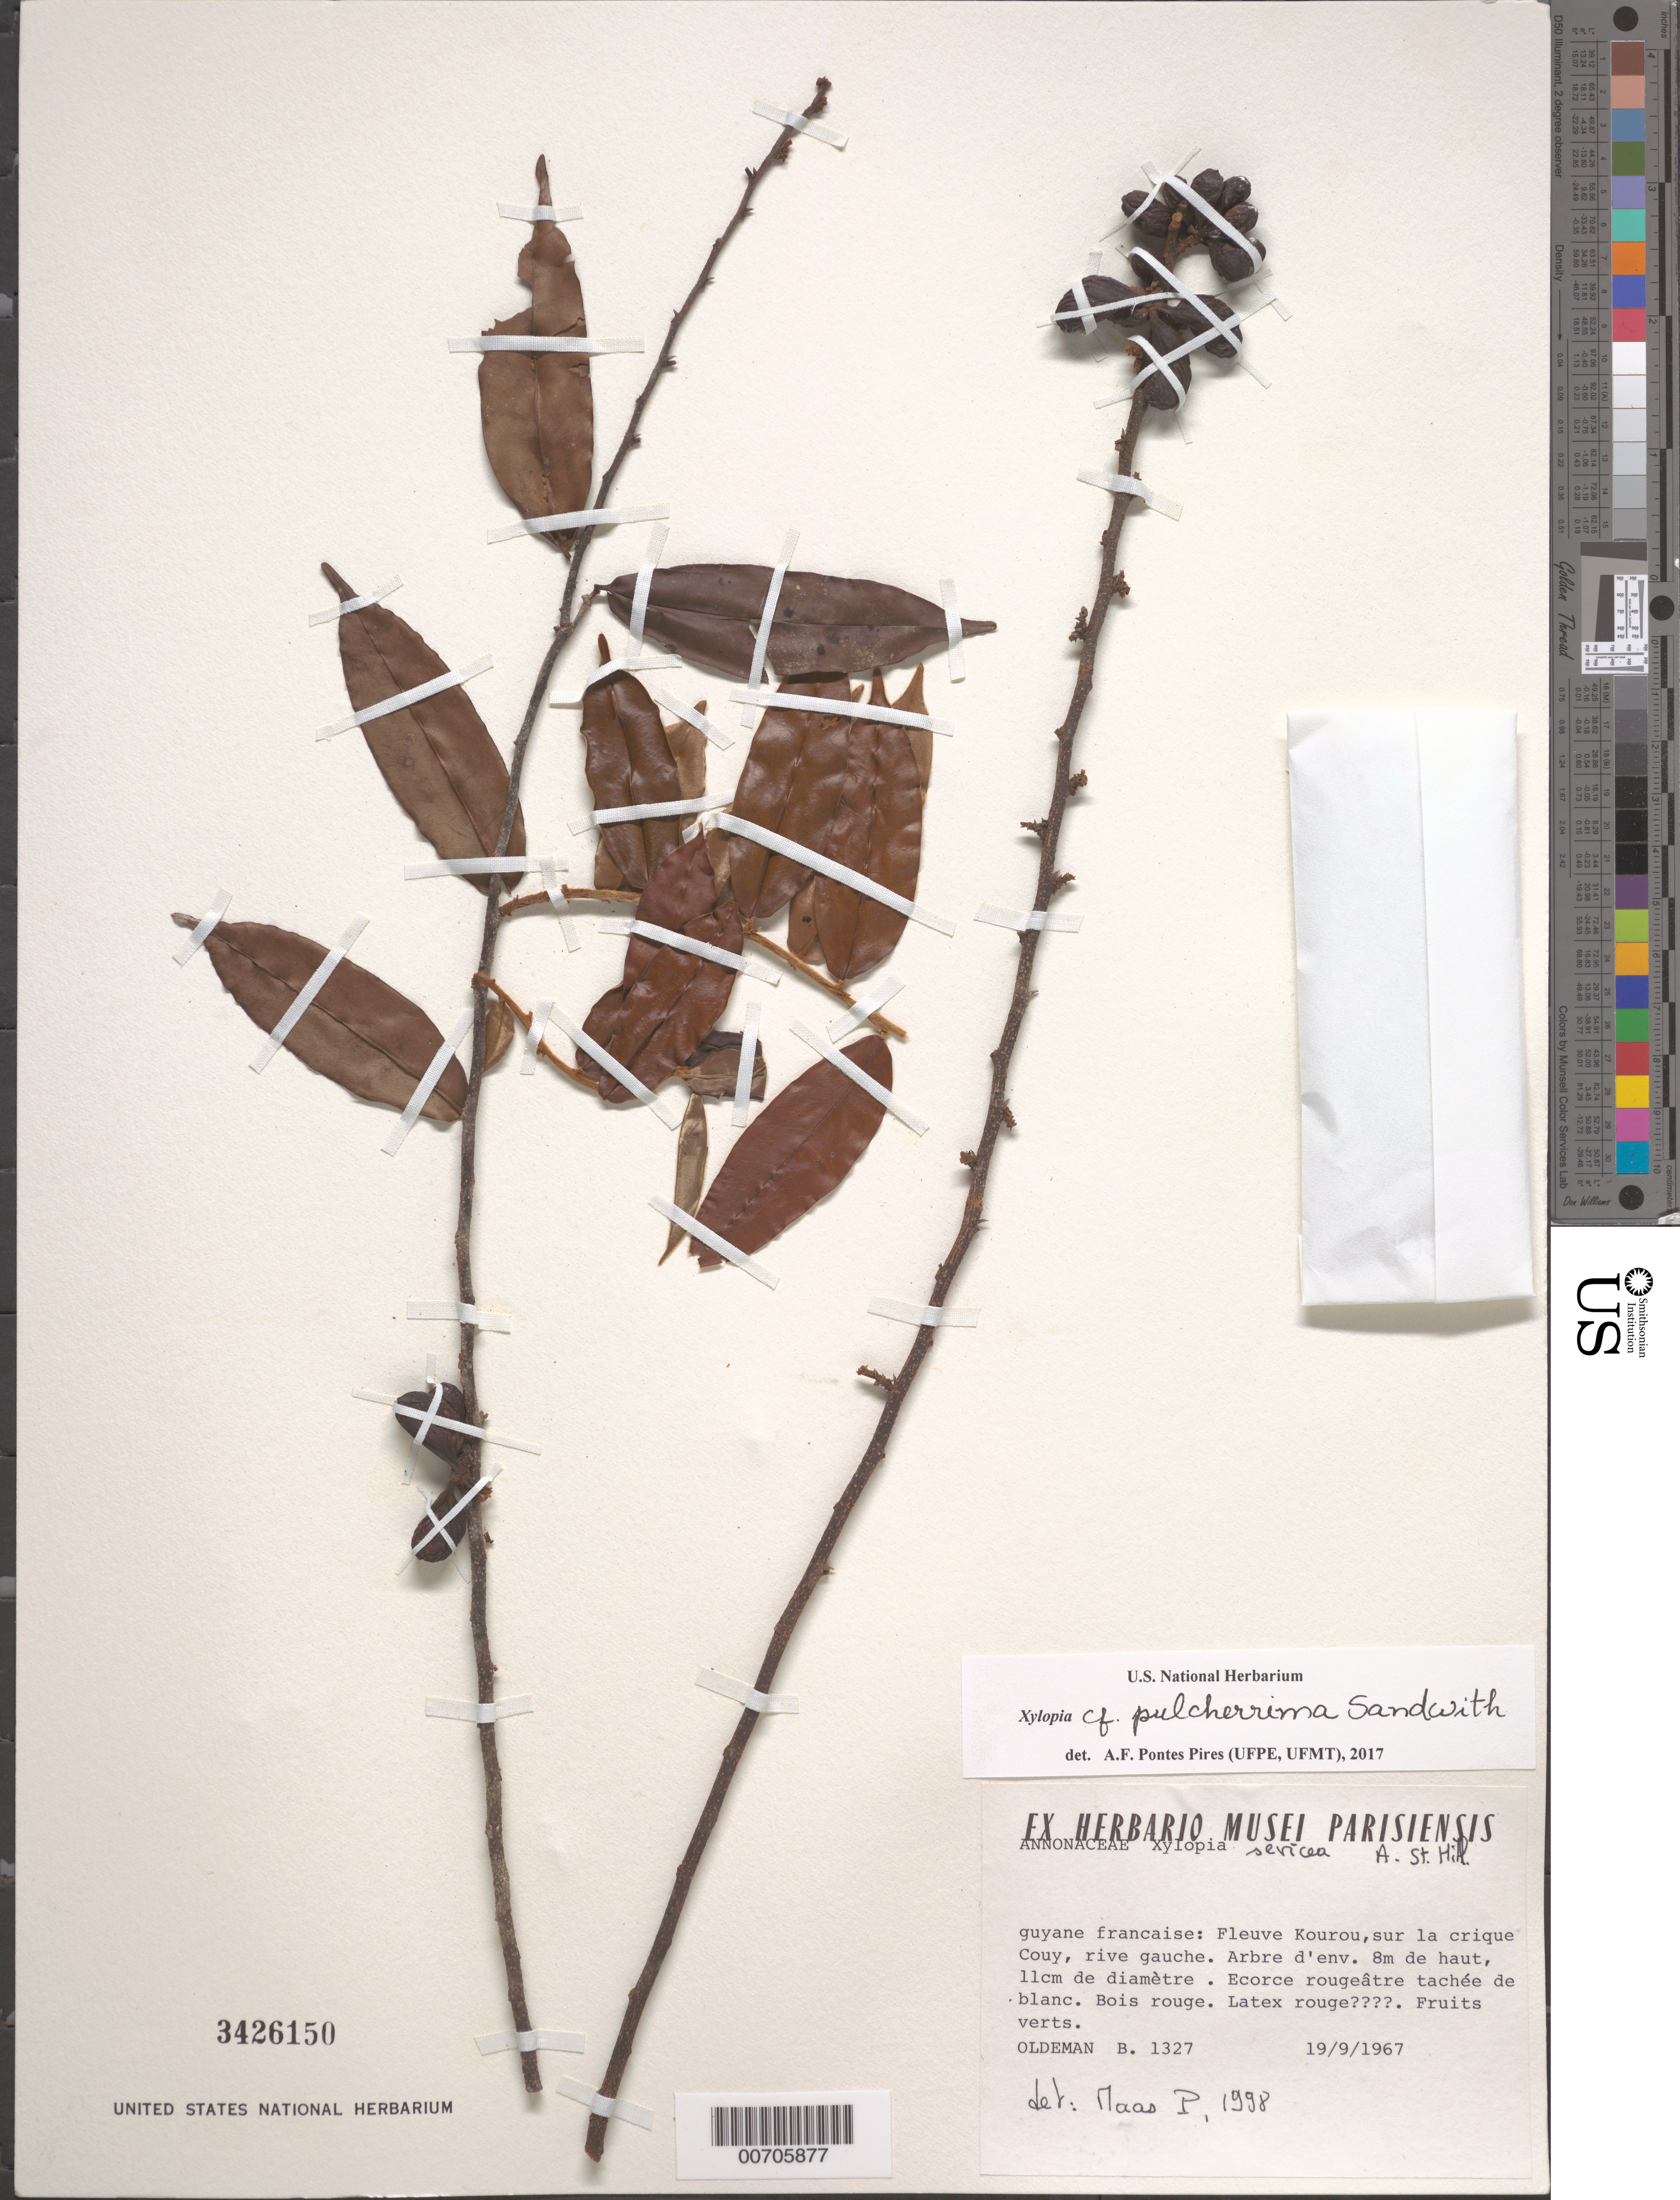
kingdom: Plantae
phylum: Tracheophyta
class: Magnoliopsida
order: Magnoliales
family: Annonaceae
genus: Xylopia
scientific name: Xylopia pulcherrima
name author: Sandwith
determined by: Pontes-Pires, Aline Fernandes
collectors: R. Oldeman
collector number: B 1327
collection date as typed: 19-Sep-67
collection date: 1967-09-19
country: French Guiana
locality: Fleuve Kourou, Crique Couy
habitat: Riverbank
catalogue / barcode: US 3426150